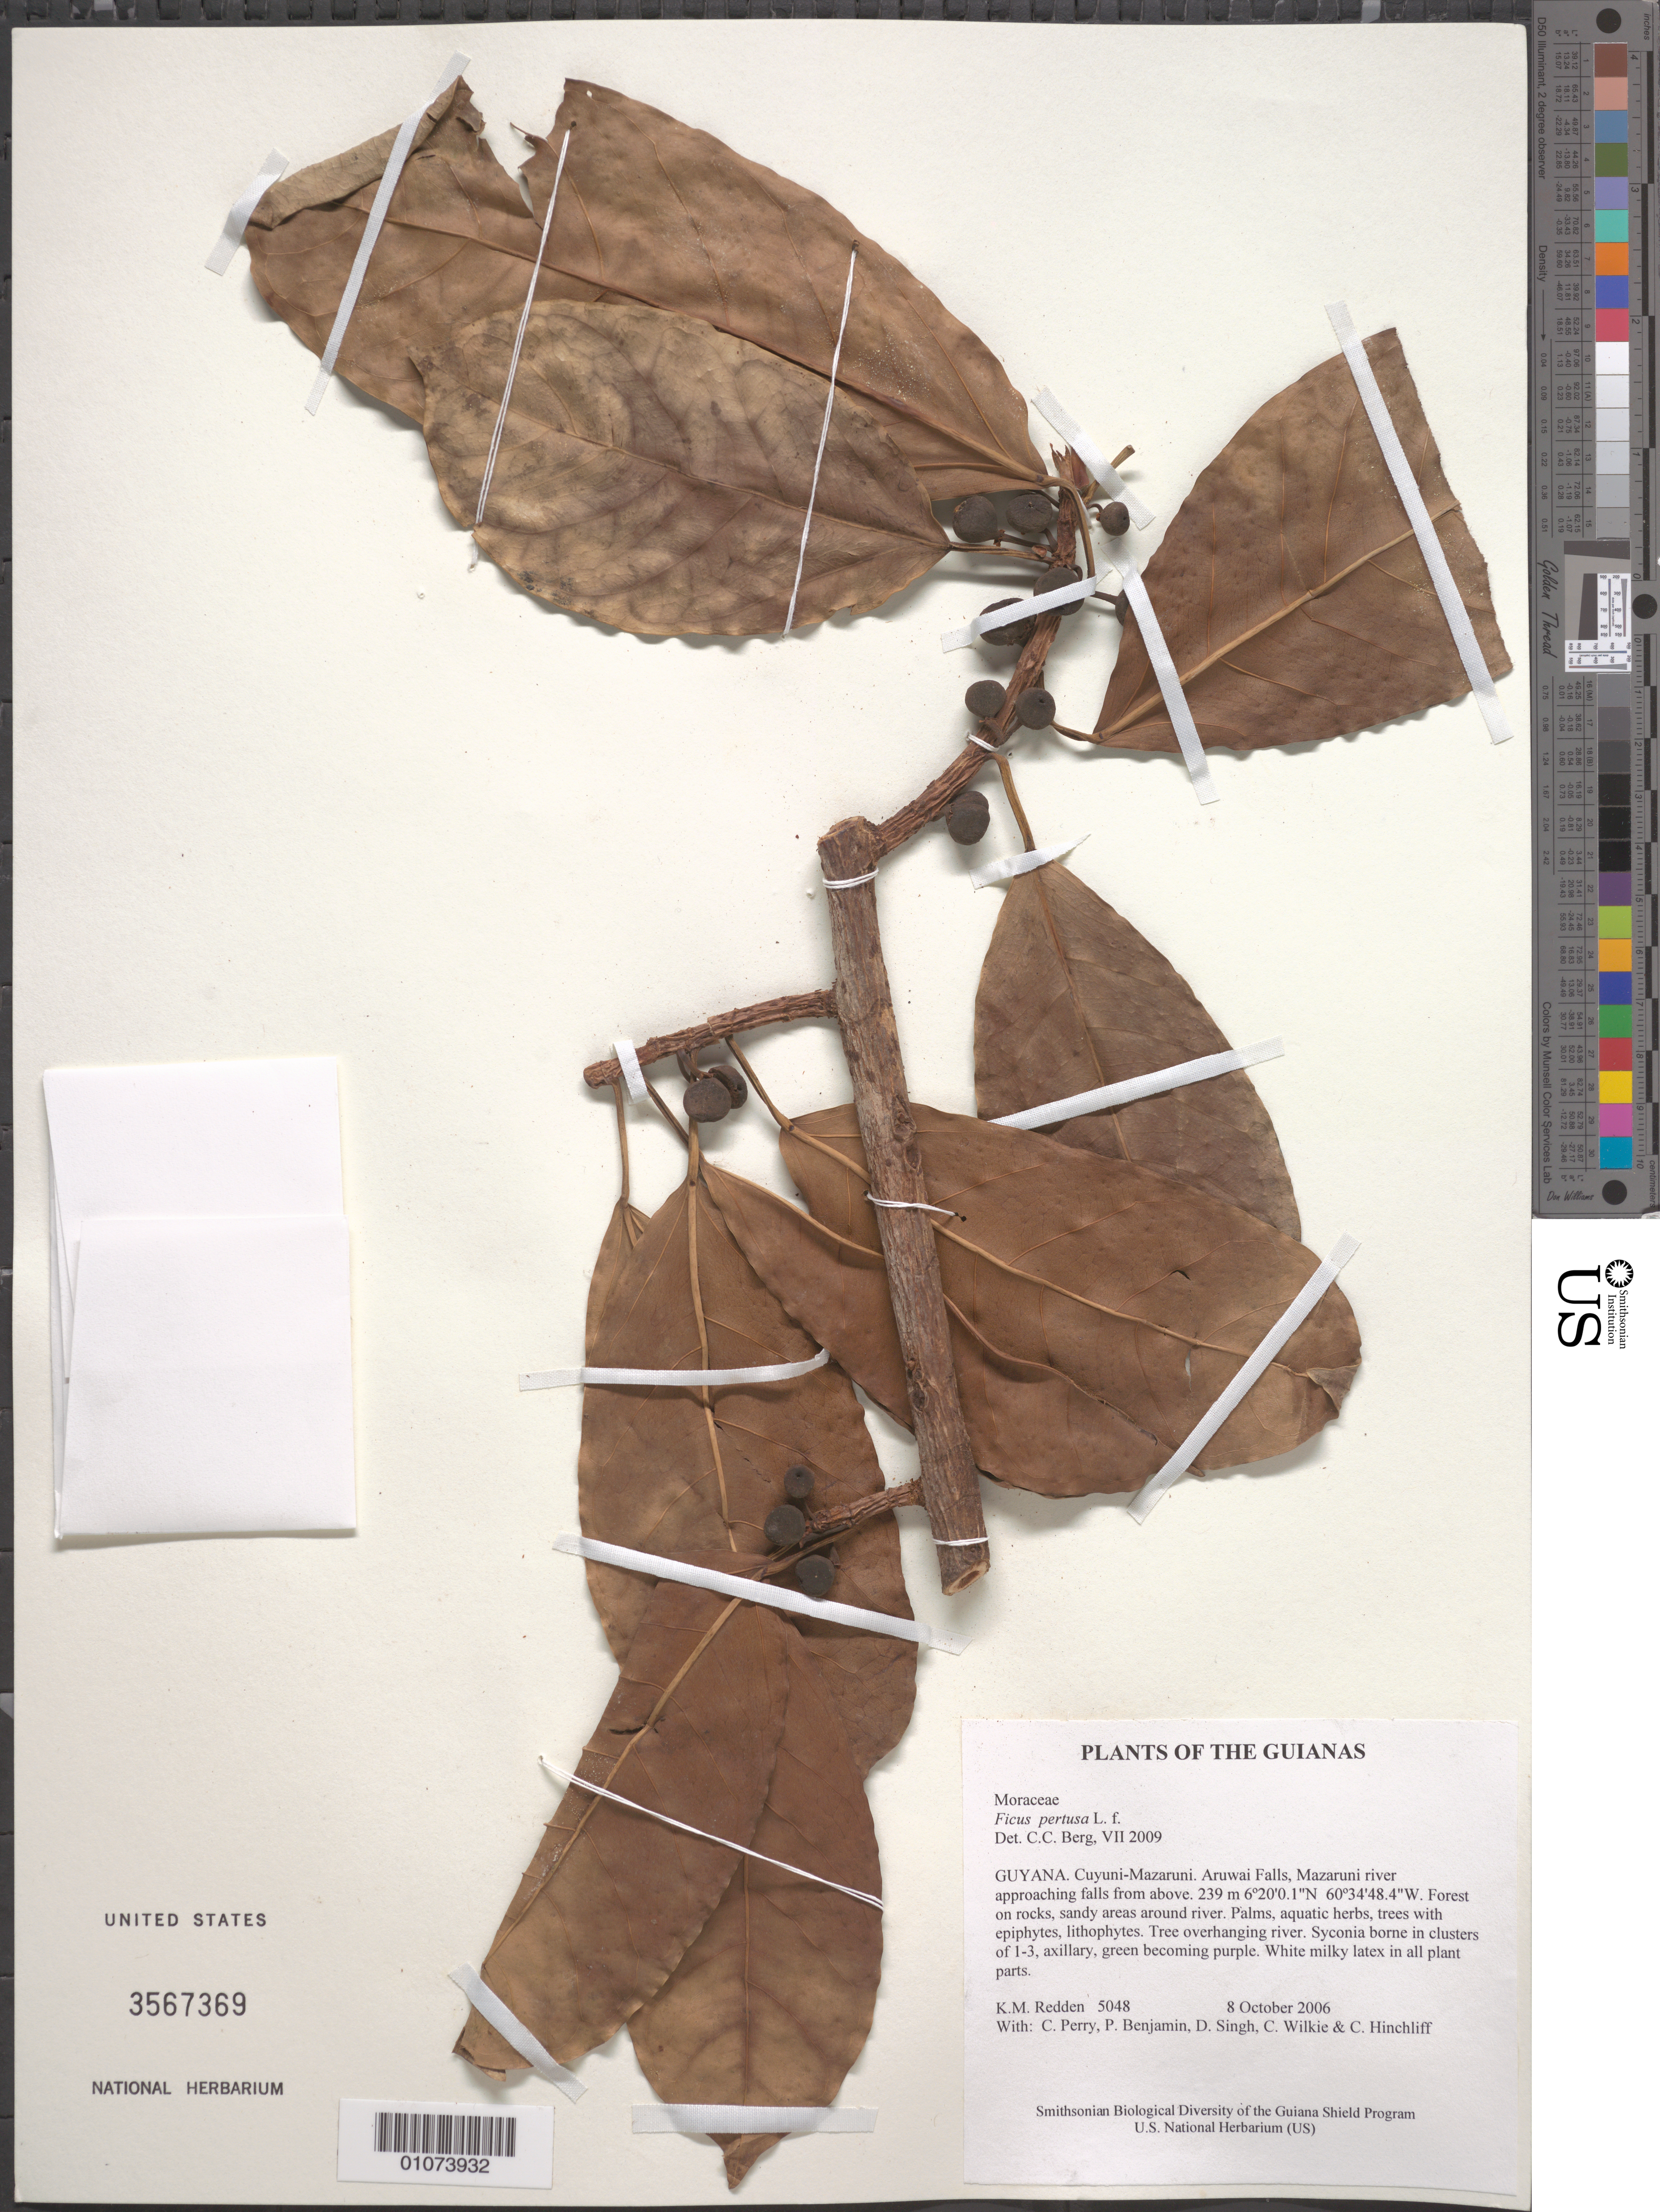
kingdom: Plantae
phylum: Tracheophyta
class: Magnoliopsida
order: Rosales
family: Moraceae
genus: Ficus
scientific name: Ficus pertusa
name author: L. f.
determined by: Berg, C. C.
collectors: K. M. Redden, C. Perry, P. Benjamin, D. Singh, C. Wilkie & C. E. Hinchliff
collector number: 5048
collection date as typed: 8 October 2006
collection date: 2006-10-08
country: Guyana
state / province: Cuyuni-Mazaruni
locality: Arawai Falls, Mazaruni river approaching falls from above.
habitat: Forest on rocks, sandy areas around river. Palms, aquatic herbs, trees with epiphytes, lithophytes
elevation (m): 239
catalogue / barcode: US 3567369